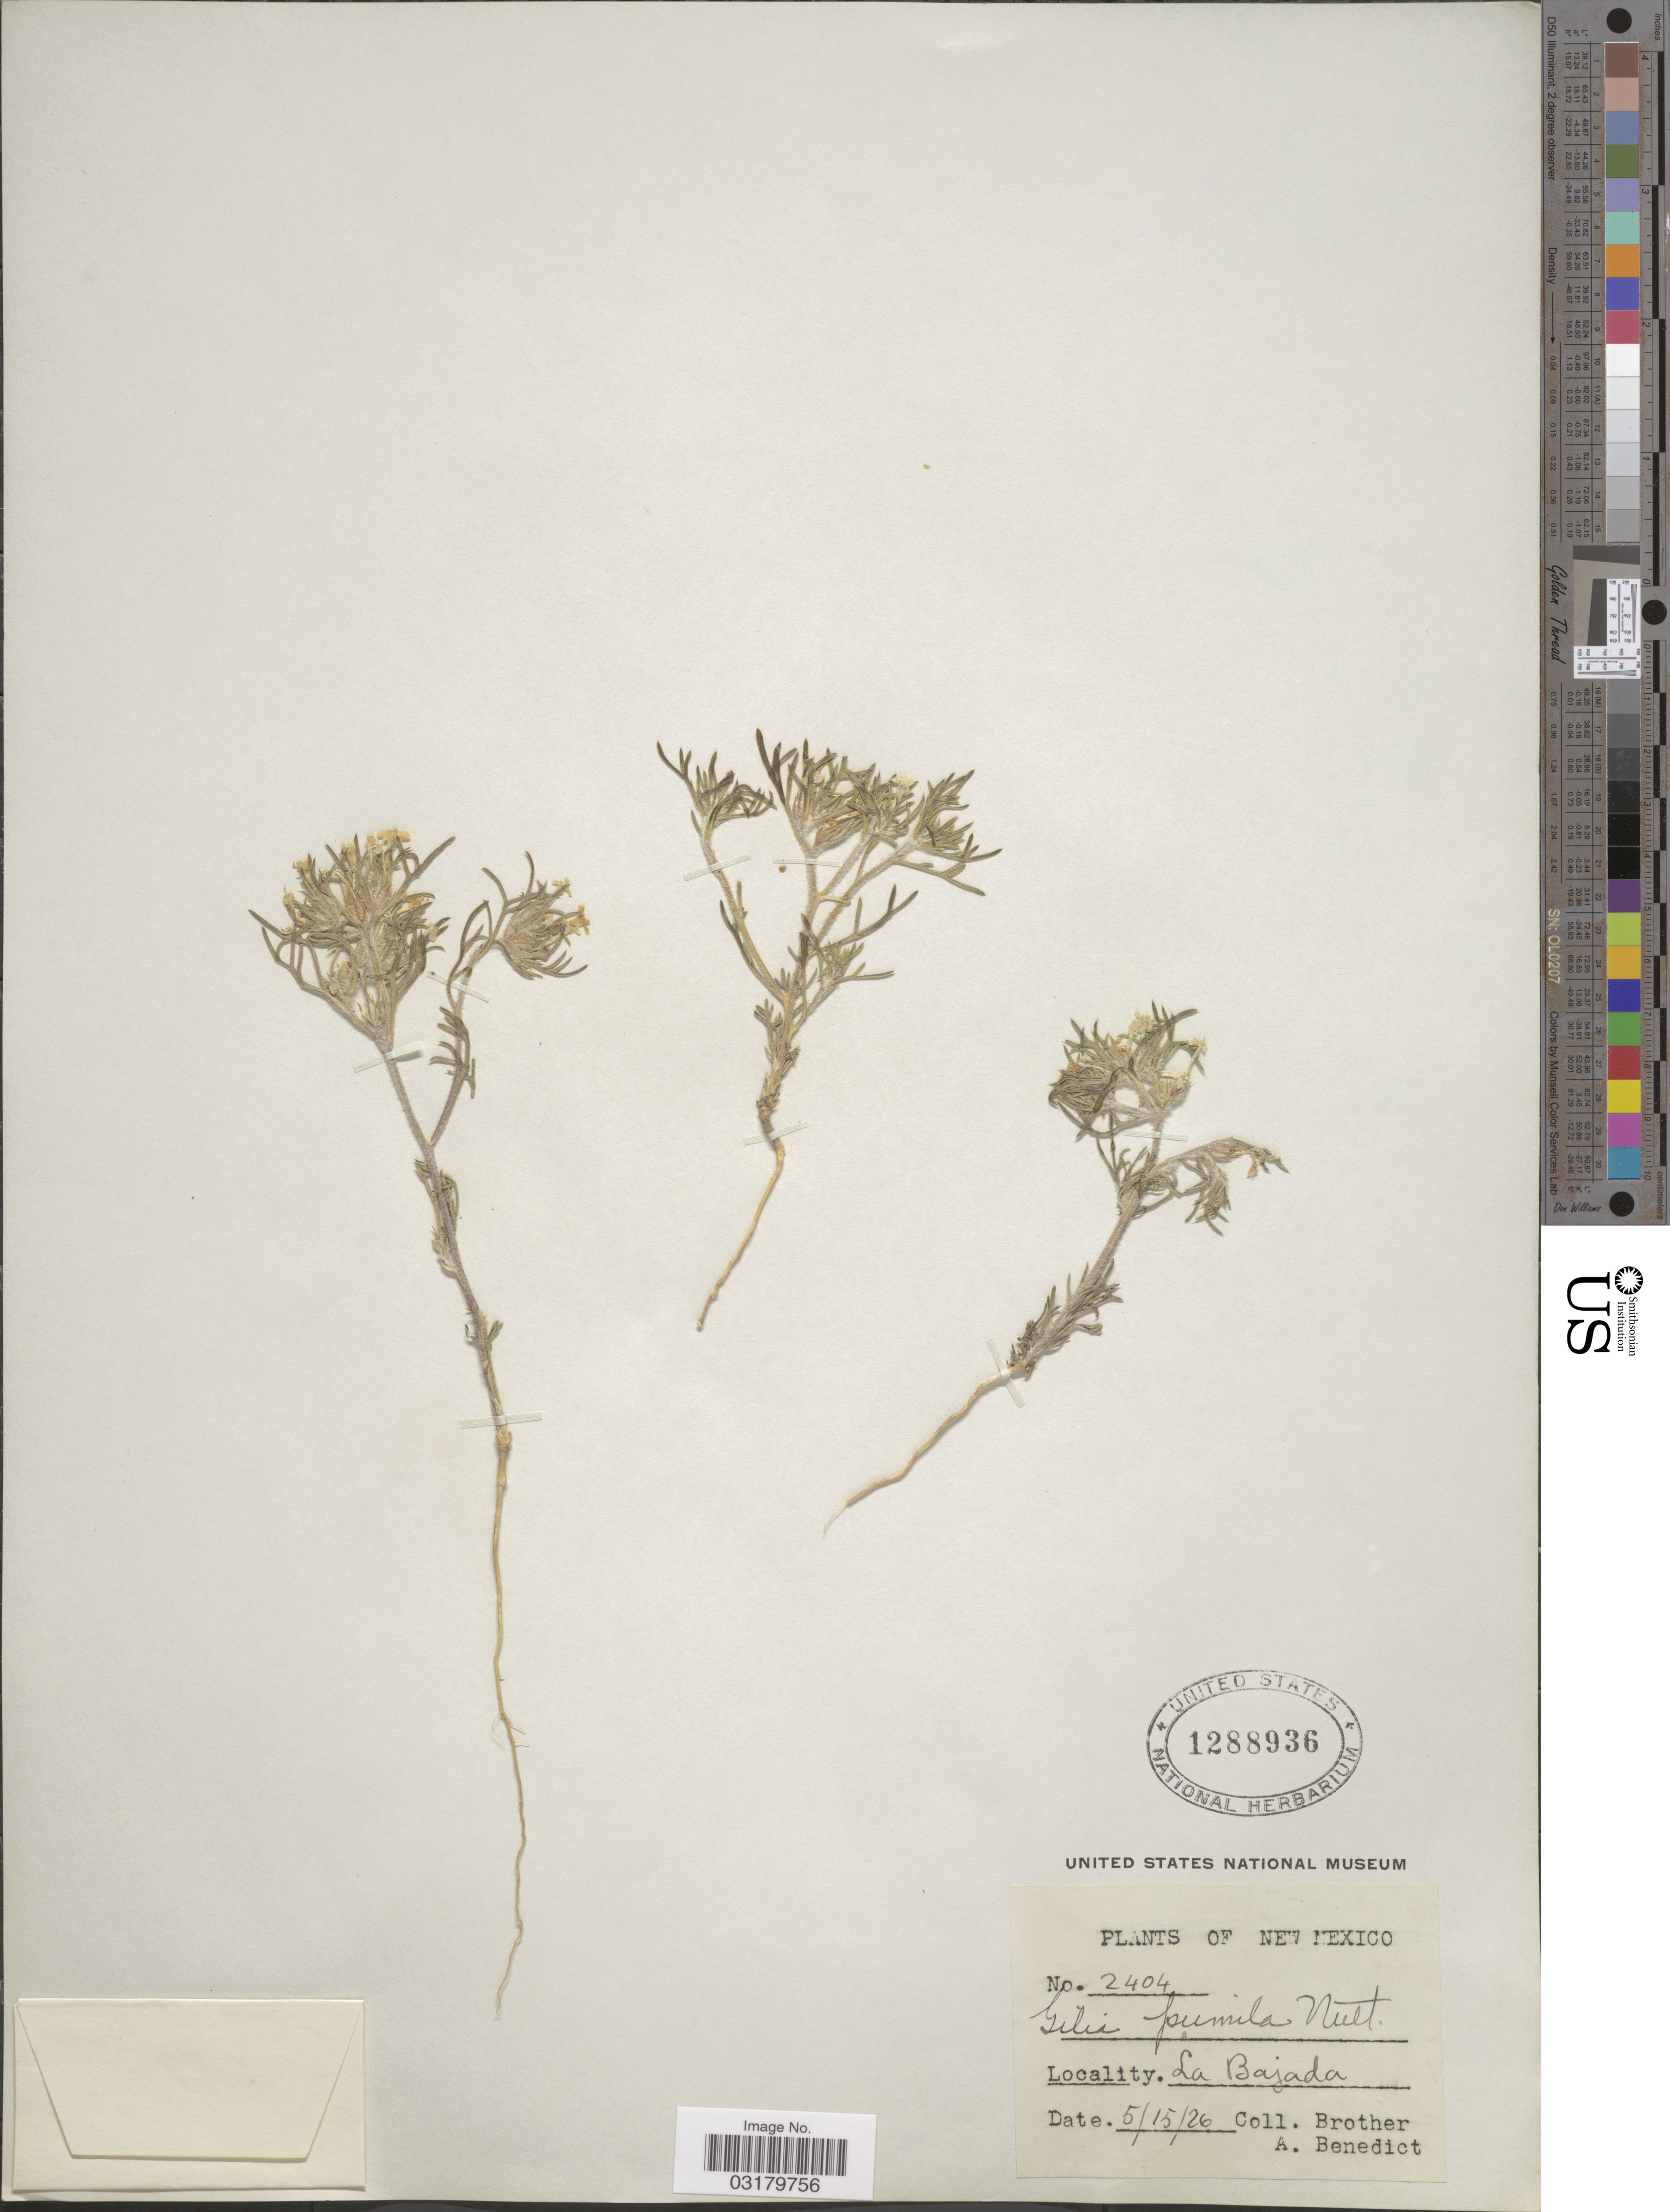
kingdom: Plantae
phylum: Tracheophyta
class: Magnoliopsida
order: Ericales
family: Polemoniaceae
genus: Ipomopsis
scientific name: Ipomopsis pumila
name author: (Nutt.) V.E. Grant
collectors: Bro. Benedict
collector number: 2404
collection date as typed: Transcribed d/m/y: 15/5/26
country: United States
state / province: New Mexico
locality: La Bajada.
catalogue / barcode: US 1288936